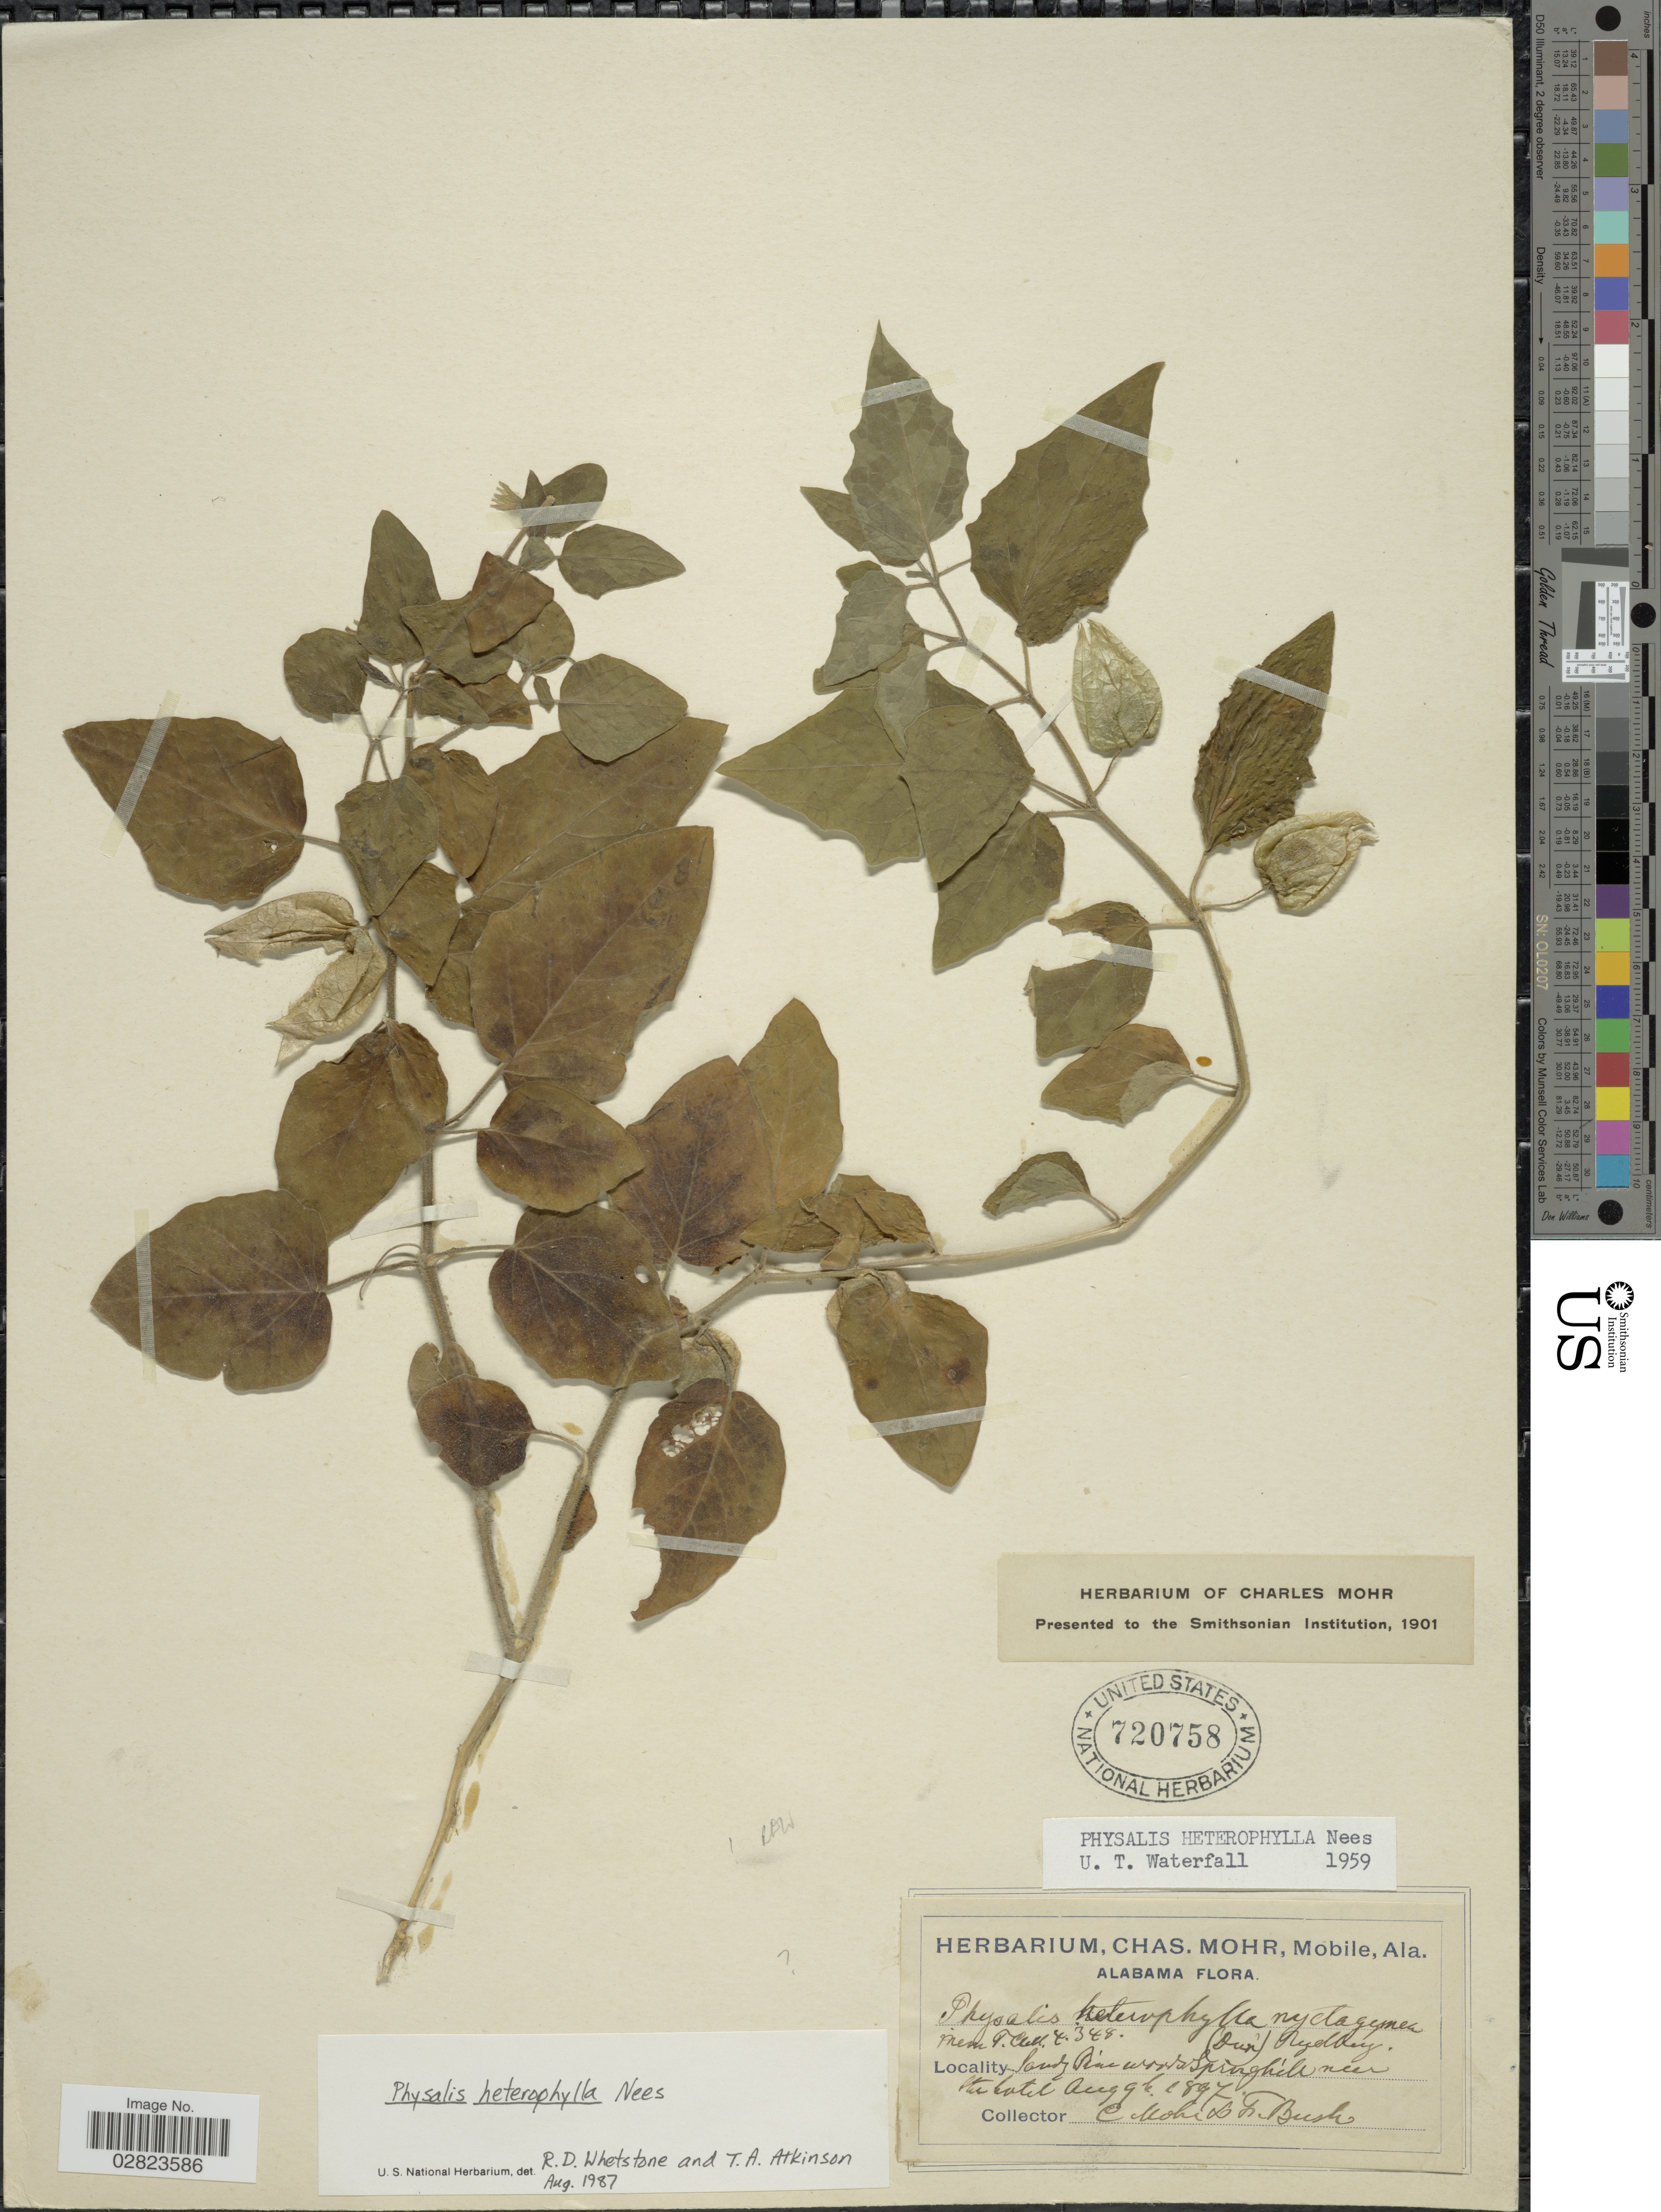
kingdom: Plantae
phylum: Tracheophyta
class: Magnoliopsida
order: Solanales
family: Solanaceae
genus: Physalis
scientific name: Physalis heterophylla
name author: Nees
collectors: Mohr, C. T. (herbarium) & F. Bush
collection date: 1897-08-09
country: United States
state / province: Alabama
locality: Sandy Pine woods Springhill near the hotel.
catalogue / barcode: US 720758